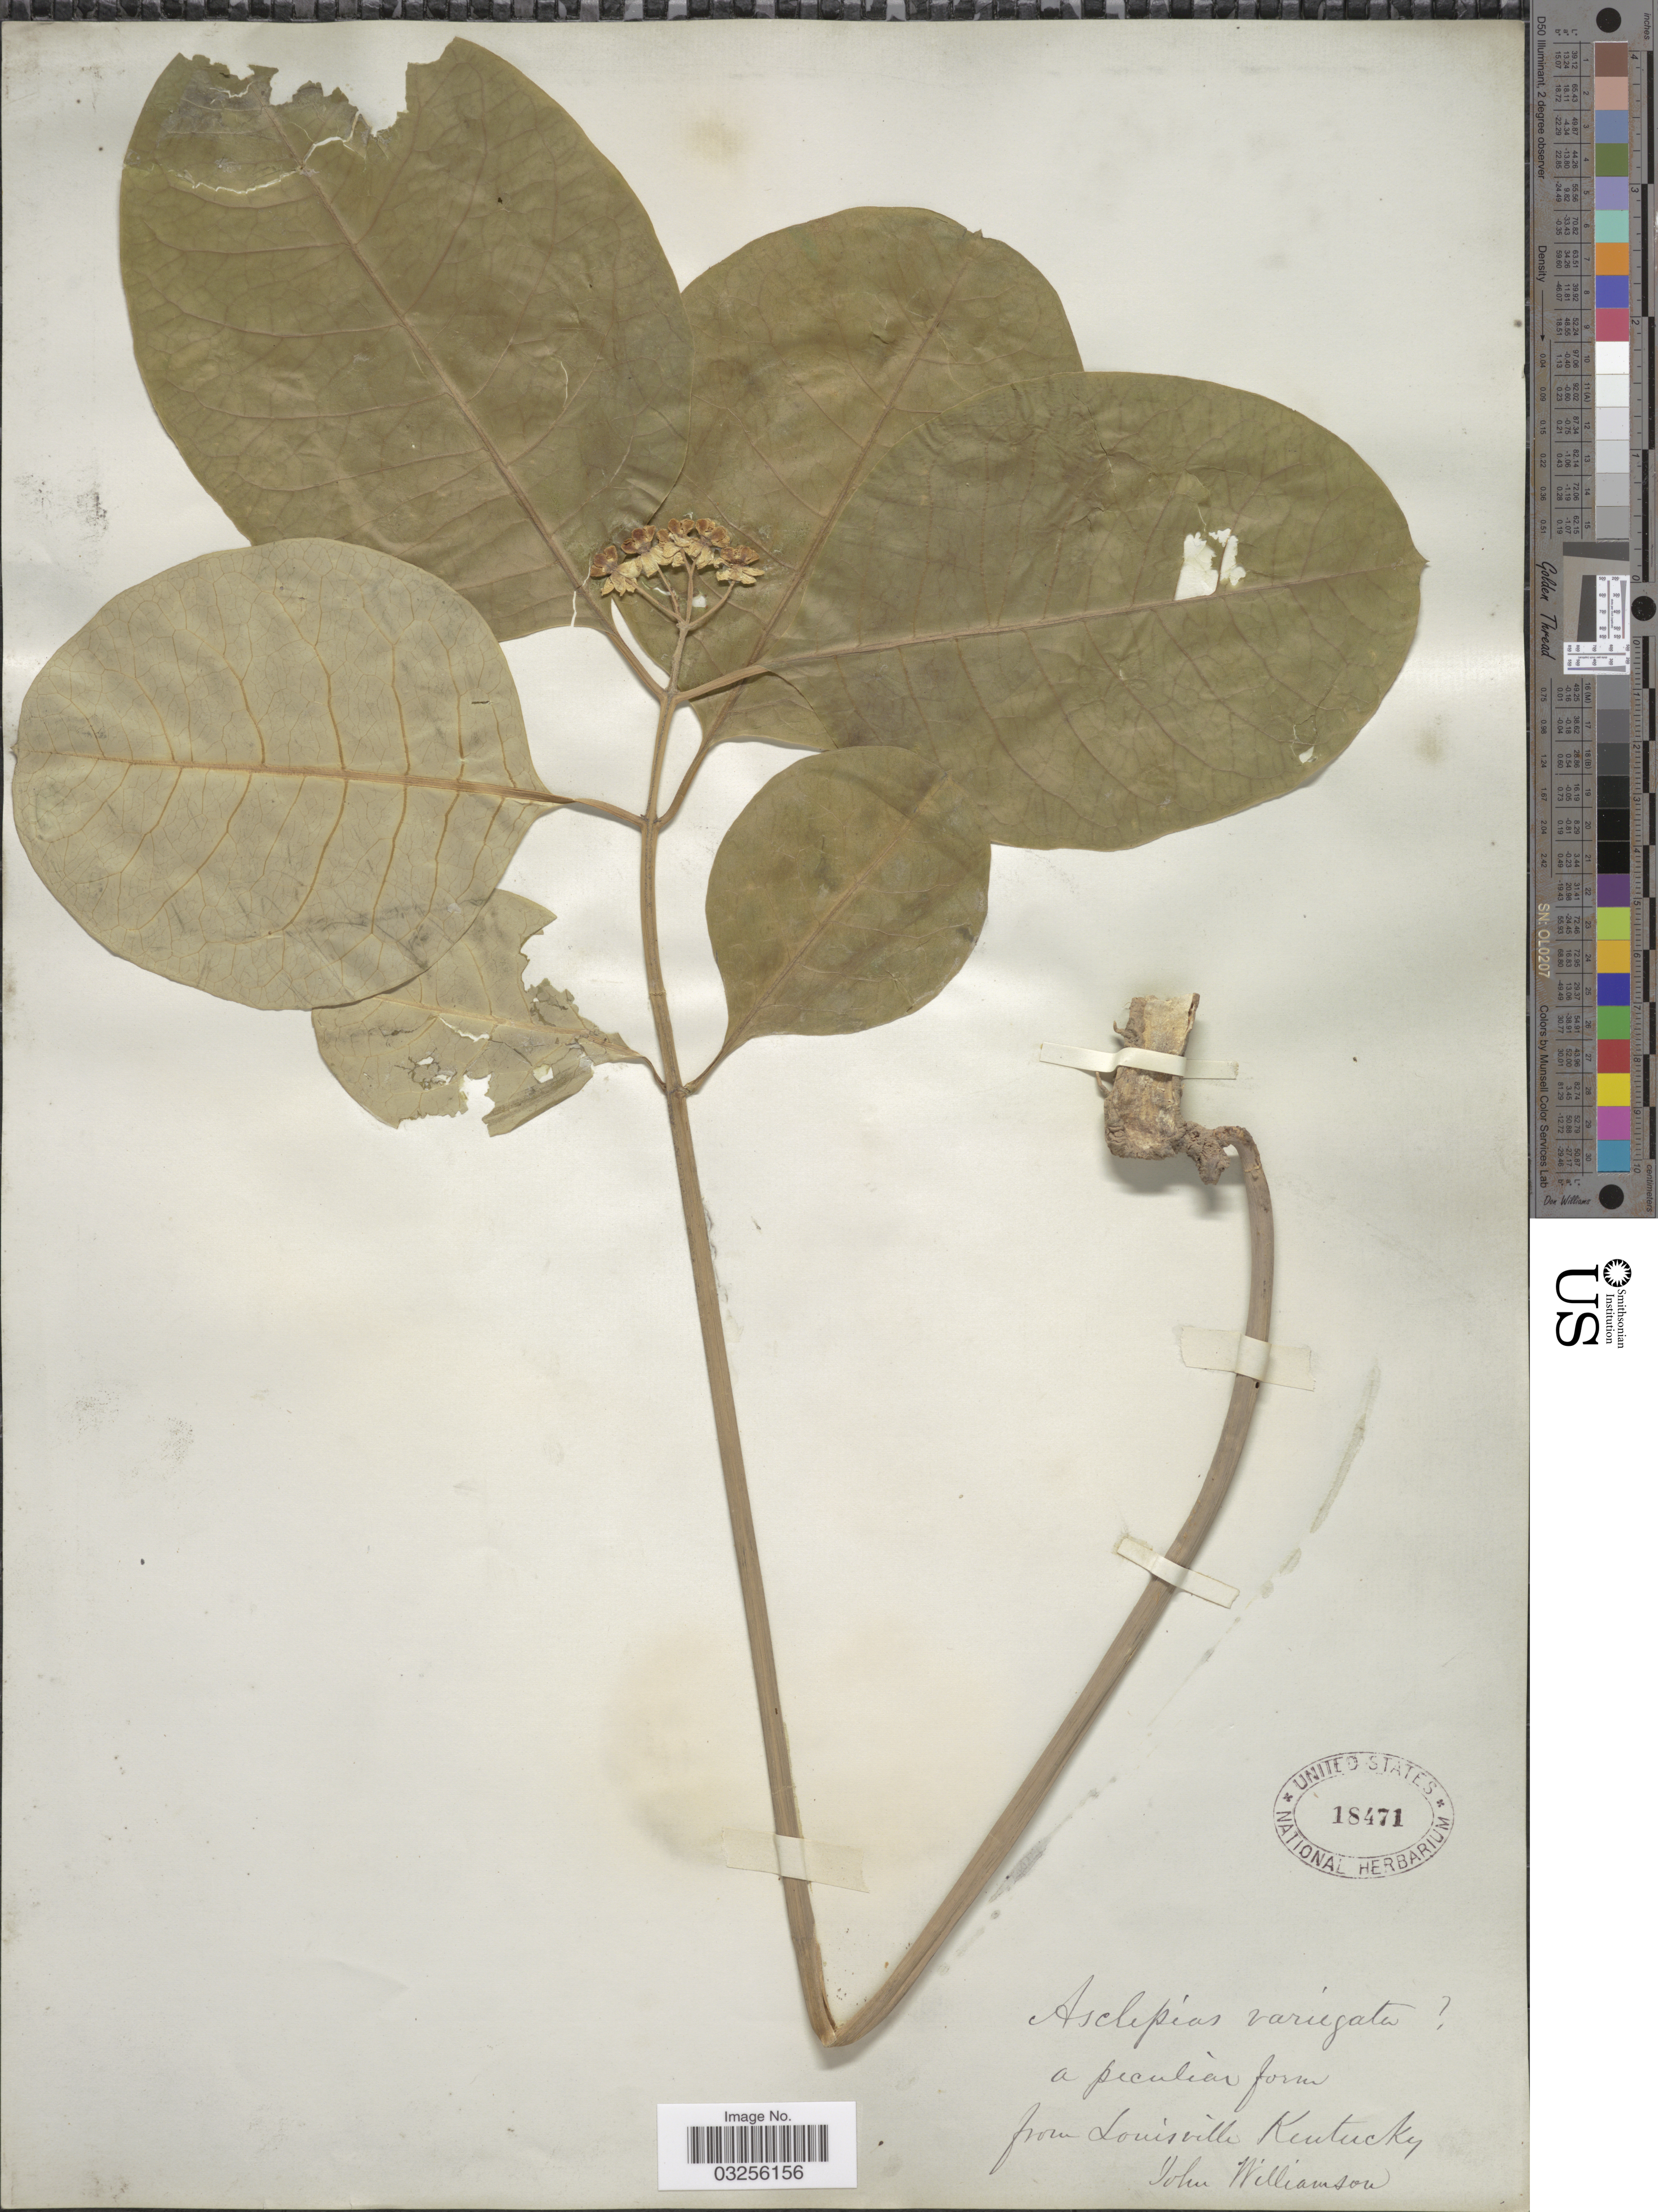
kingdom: Plantae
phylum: Tracheophyta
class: Magnoliopsida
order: Gentianales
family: Apocynaceae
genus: Asclepias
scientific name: Asclepias variegata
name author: L.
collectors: J. Williamson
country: United States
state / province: Kentucky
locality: Louisville.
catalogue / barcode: US 18471